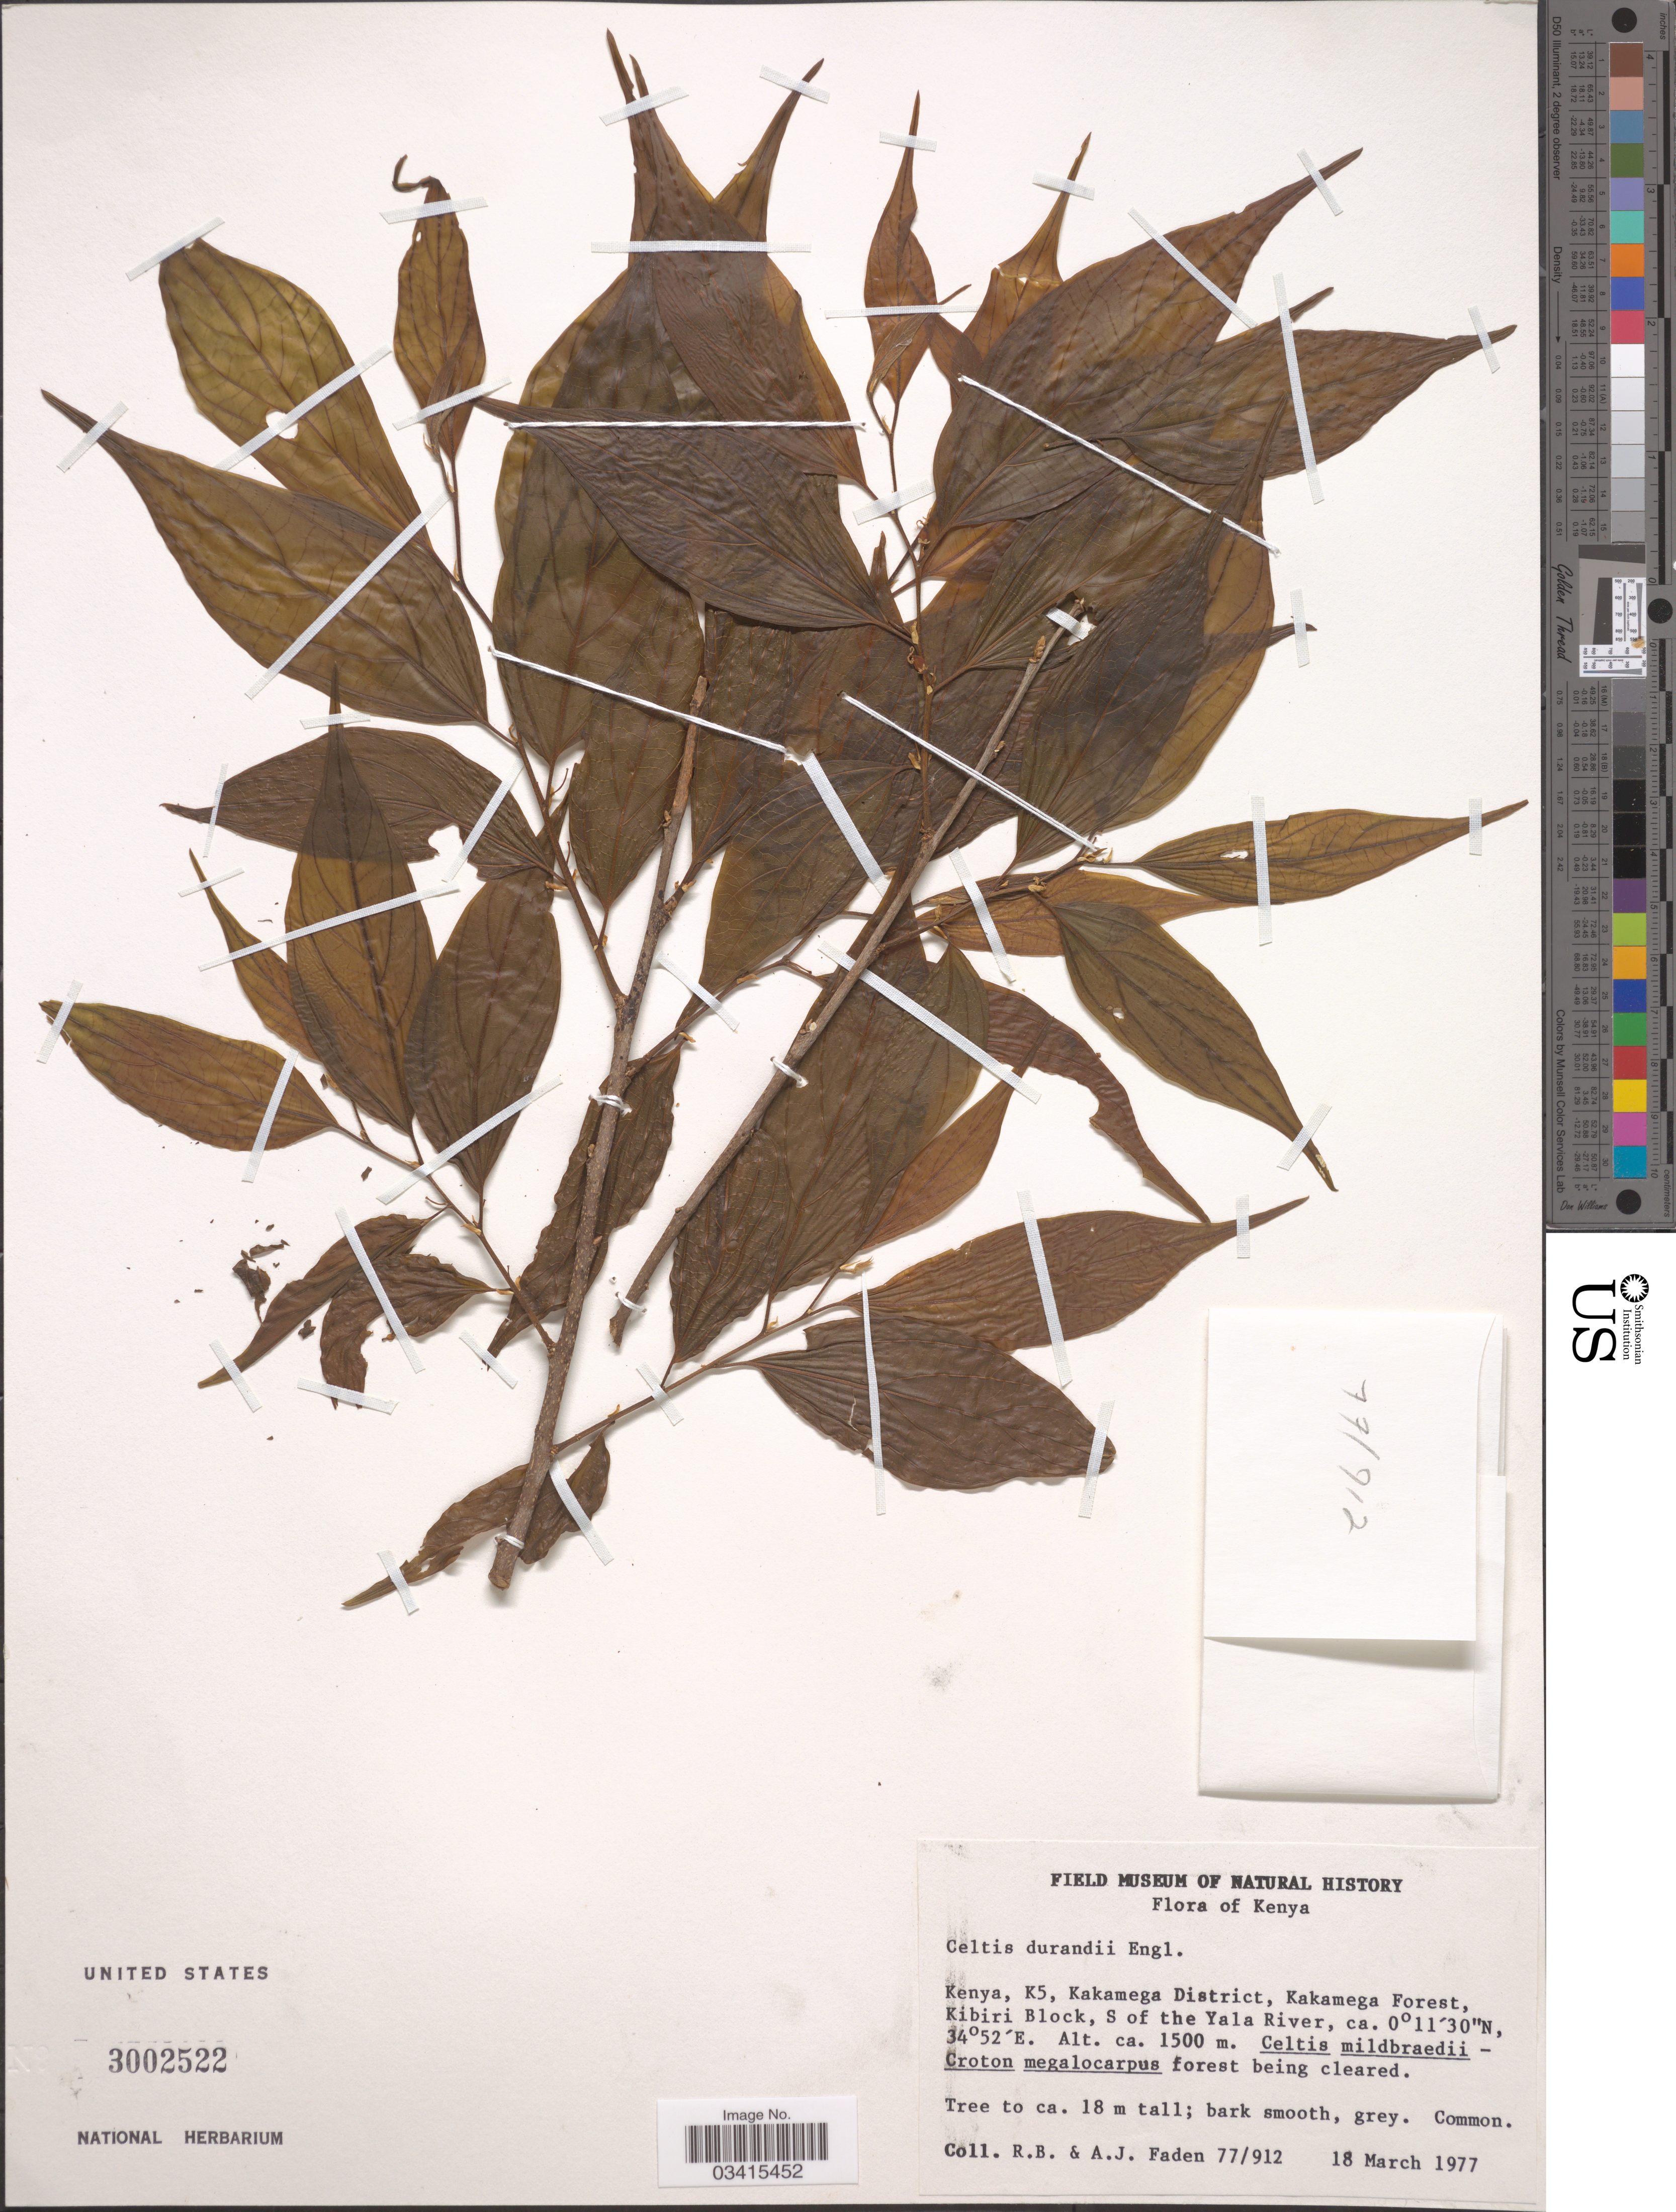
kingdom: Plantae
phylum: Tracheophyta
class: Magnoliopsida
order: Rosales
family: Cannabaceae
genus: Celtis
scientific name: Celtis durandii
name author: Engl.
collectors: R. B. Faden & A. J. Faden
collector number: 77/912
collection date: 1977-03-18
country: Kenya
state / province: Kakamega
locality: K5, Kakamega District, Kakamega Forest, Kibiri Block, S of the Yala River.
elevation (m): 1500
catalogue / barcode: US 3002522